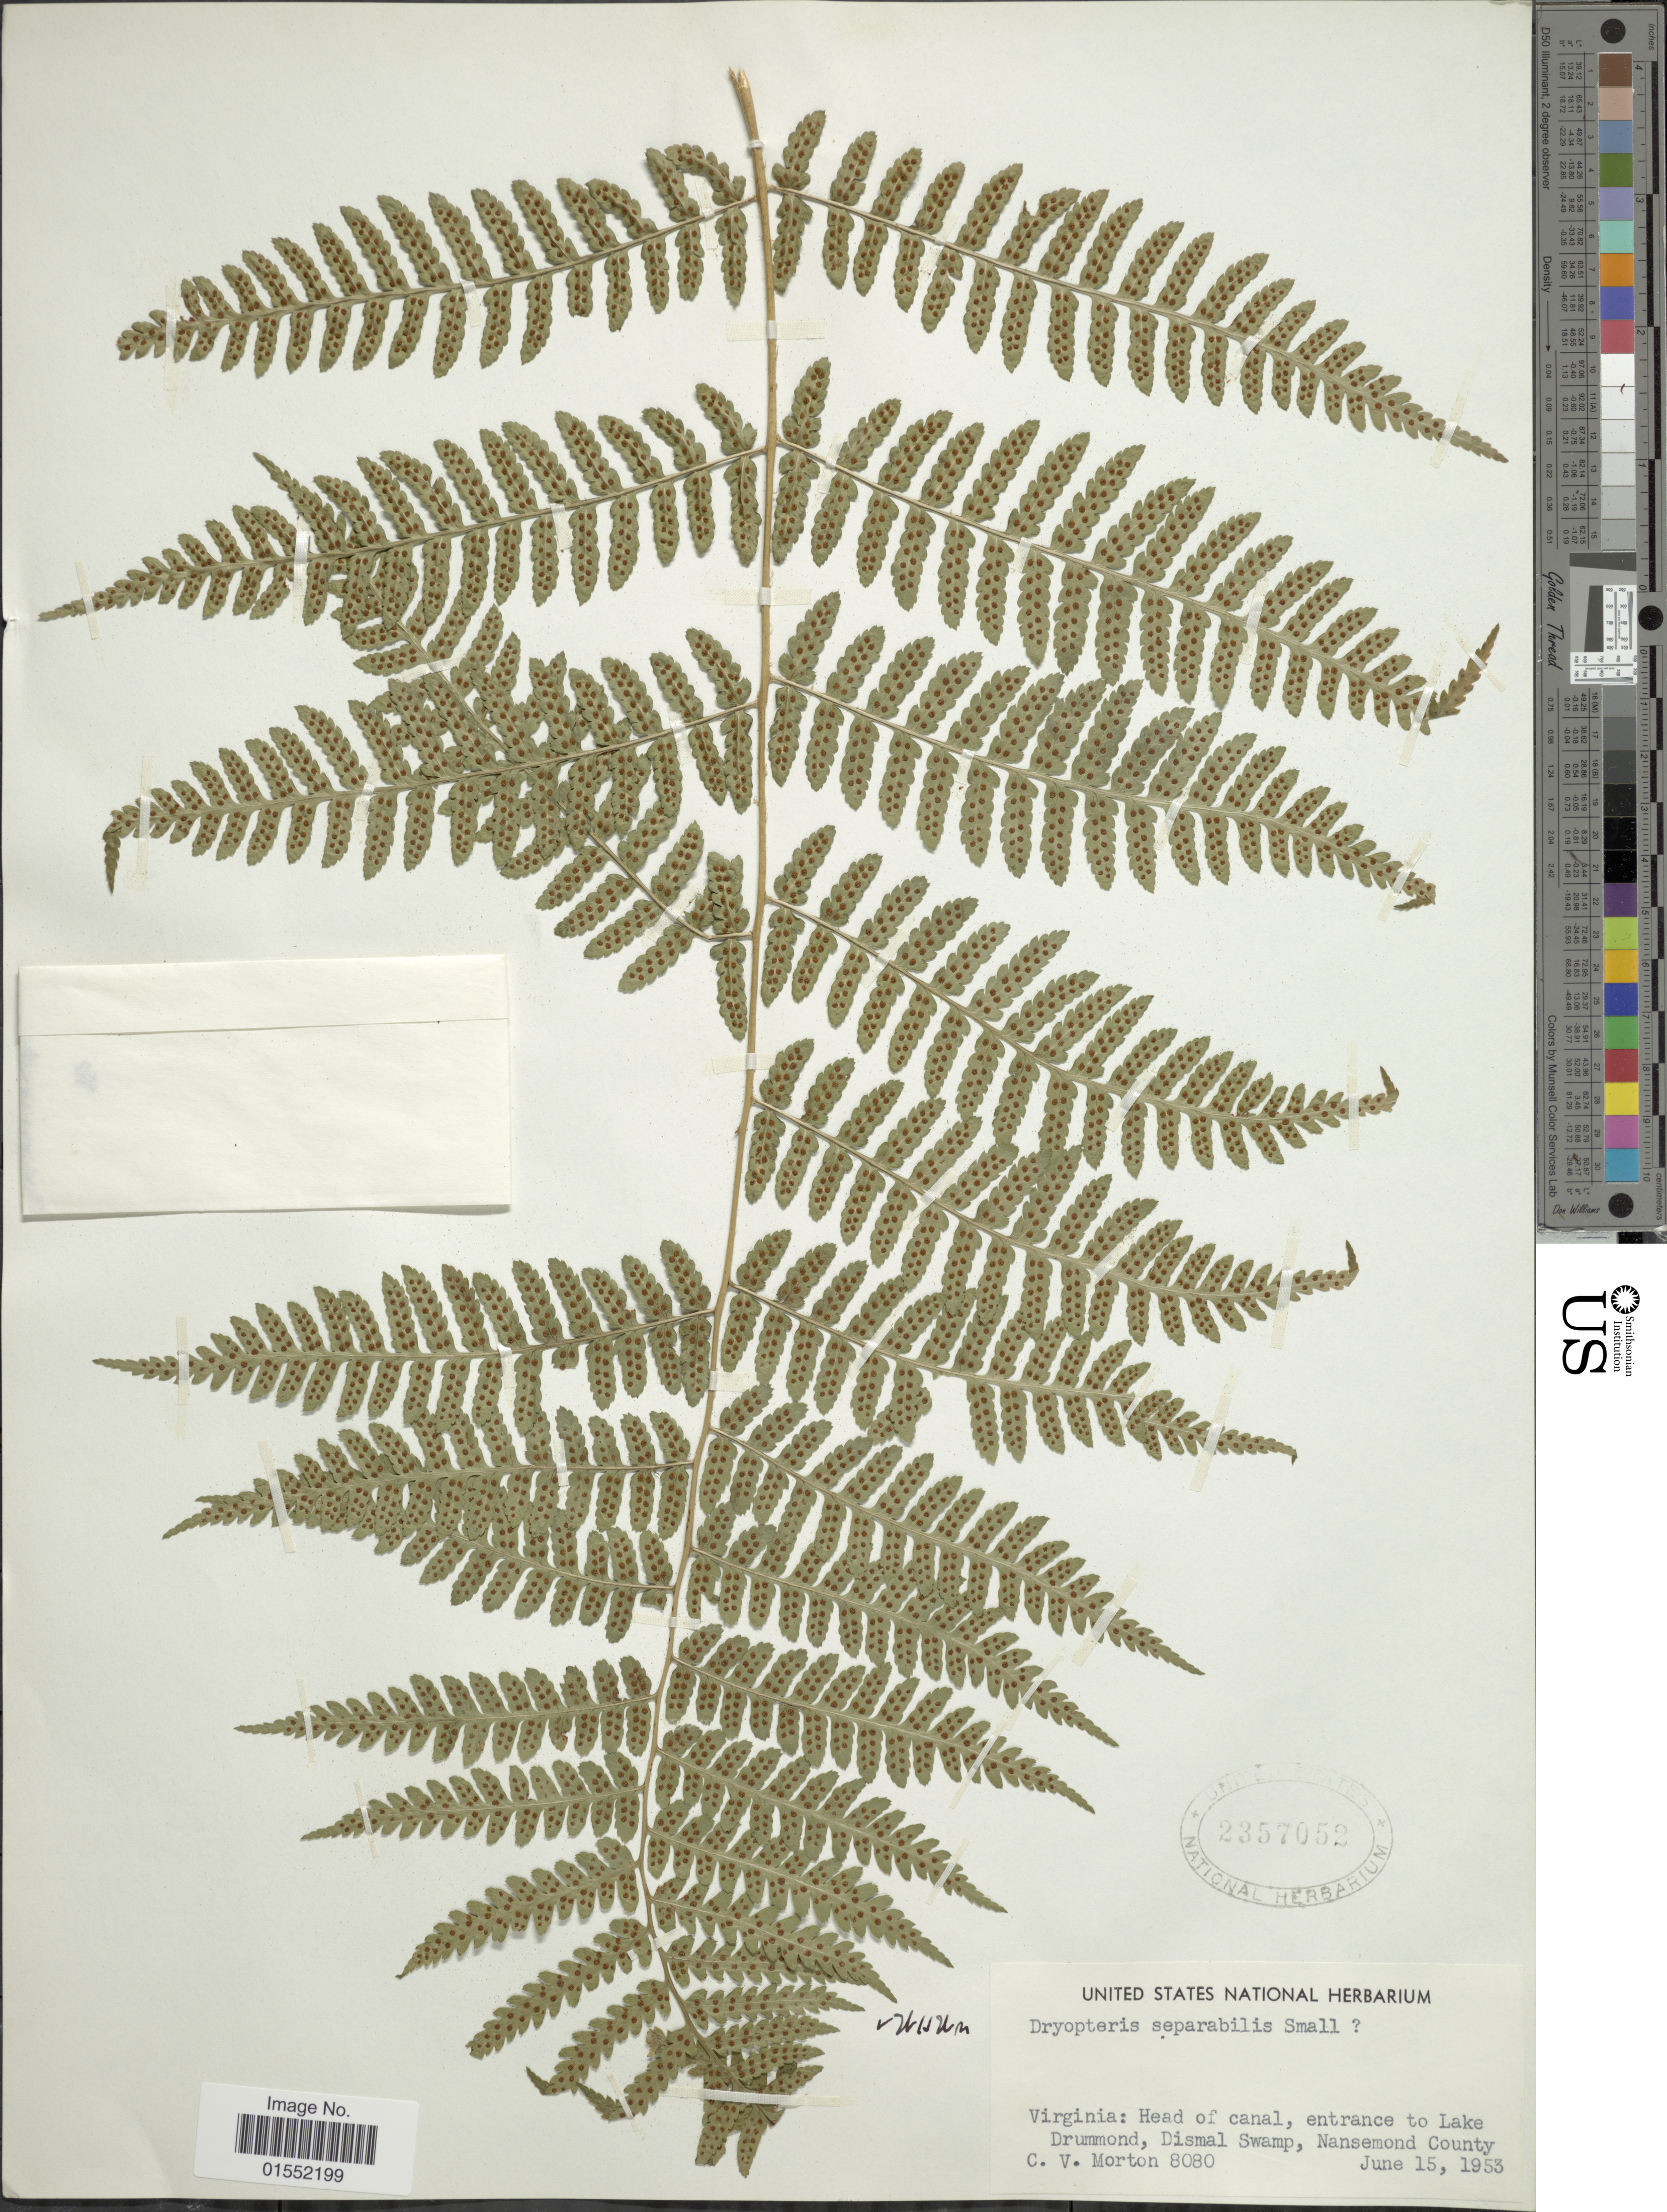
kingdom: Plantae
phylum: Tracheophyta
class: Polypodiopsida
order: Polypodiales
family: Dryopteridaceae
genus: Dryopteris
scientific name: Dryopteris x separabilis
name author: Small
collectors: C. V. Morton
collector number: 8080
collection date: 1953-06-15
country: United States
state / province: Virginia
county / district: City of Suffolk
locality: Head of canal, entrance to Lake Drummond, Dismal Swamp, Nansemond County (= historic county name).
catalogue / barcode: US 2357052